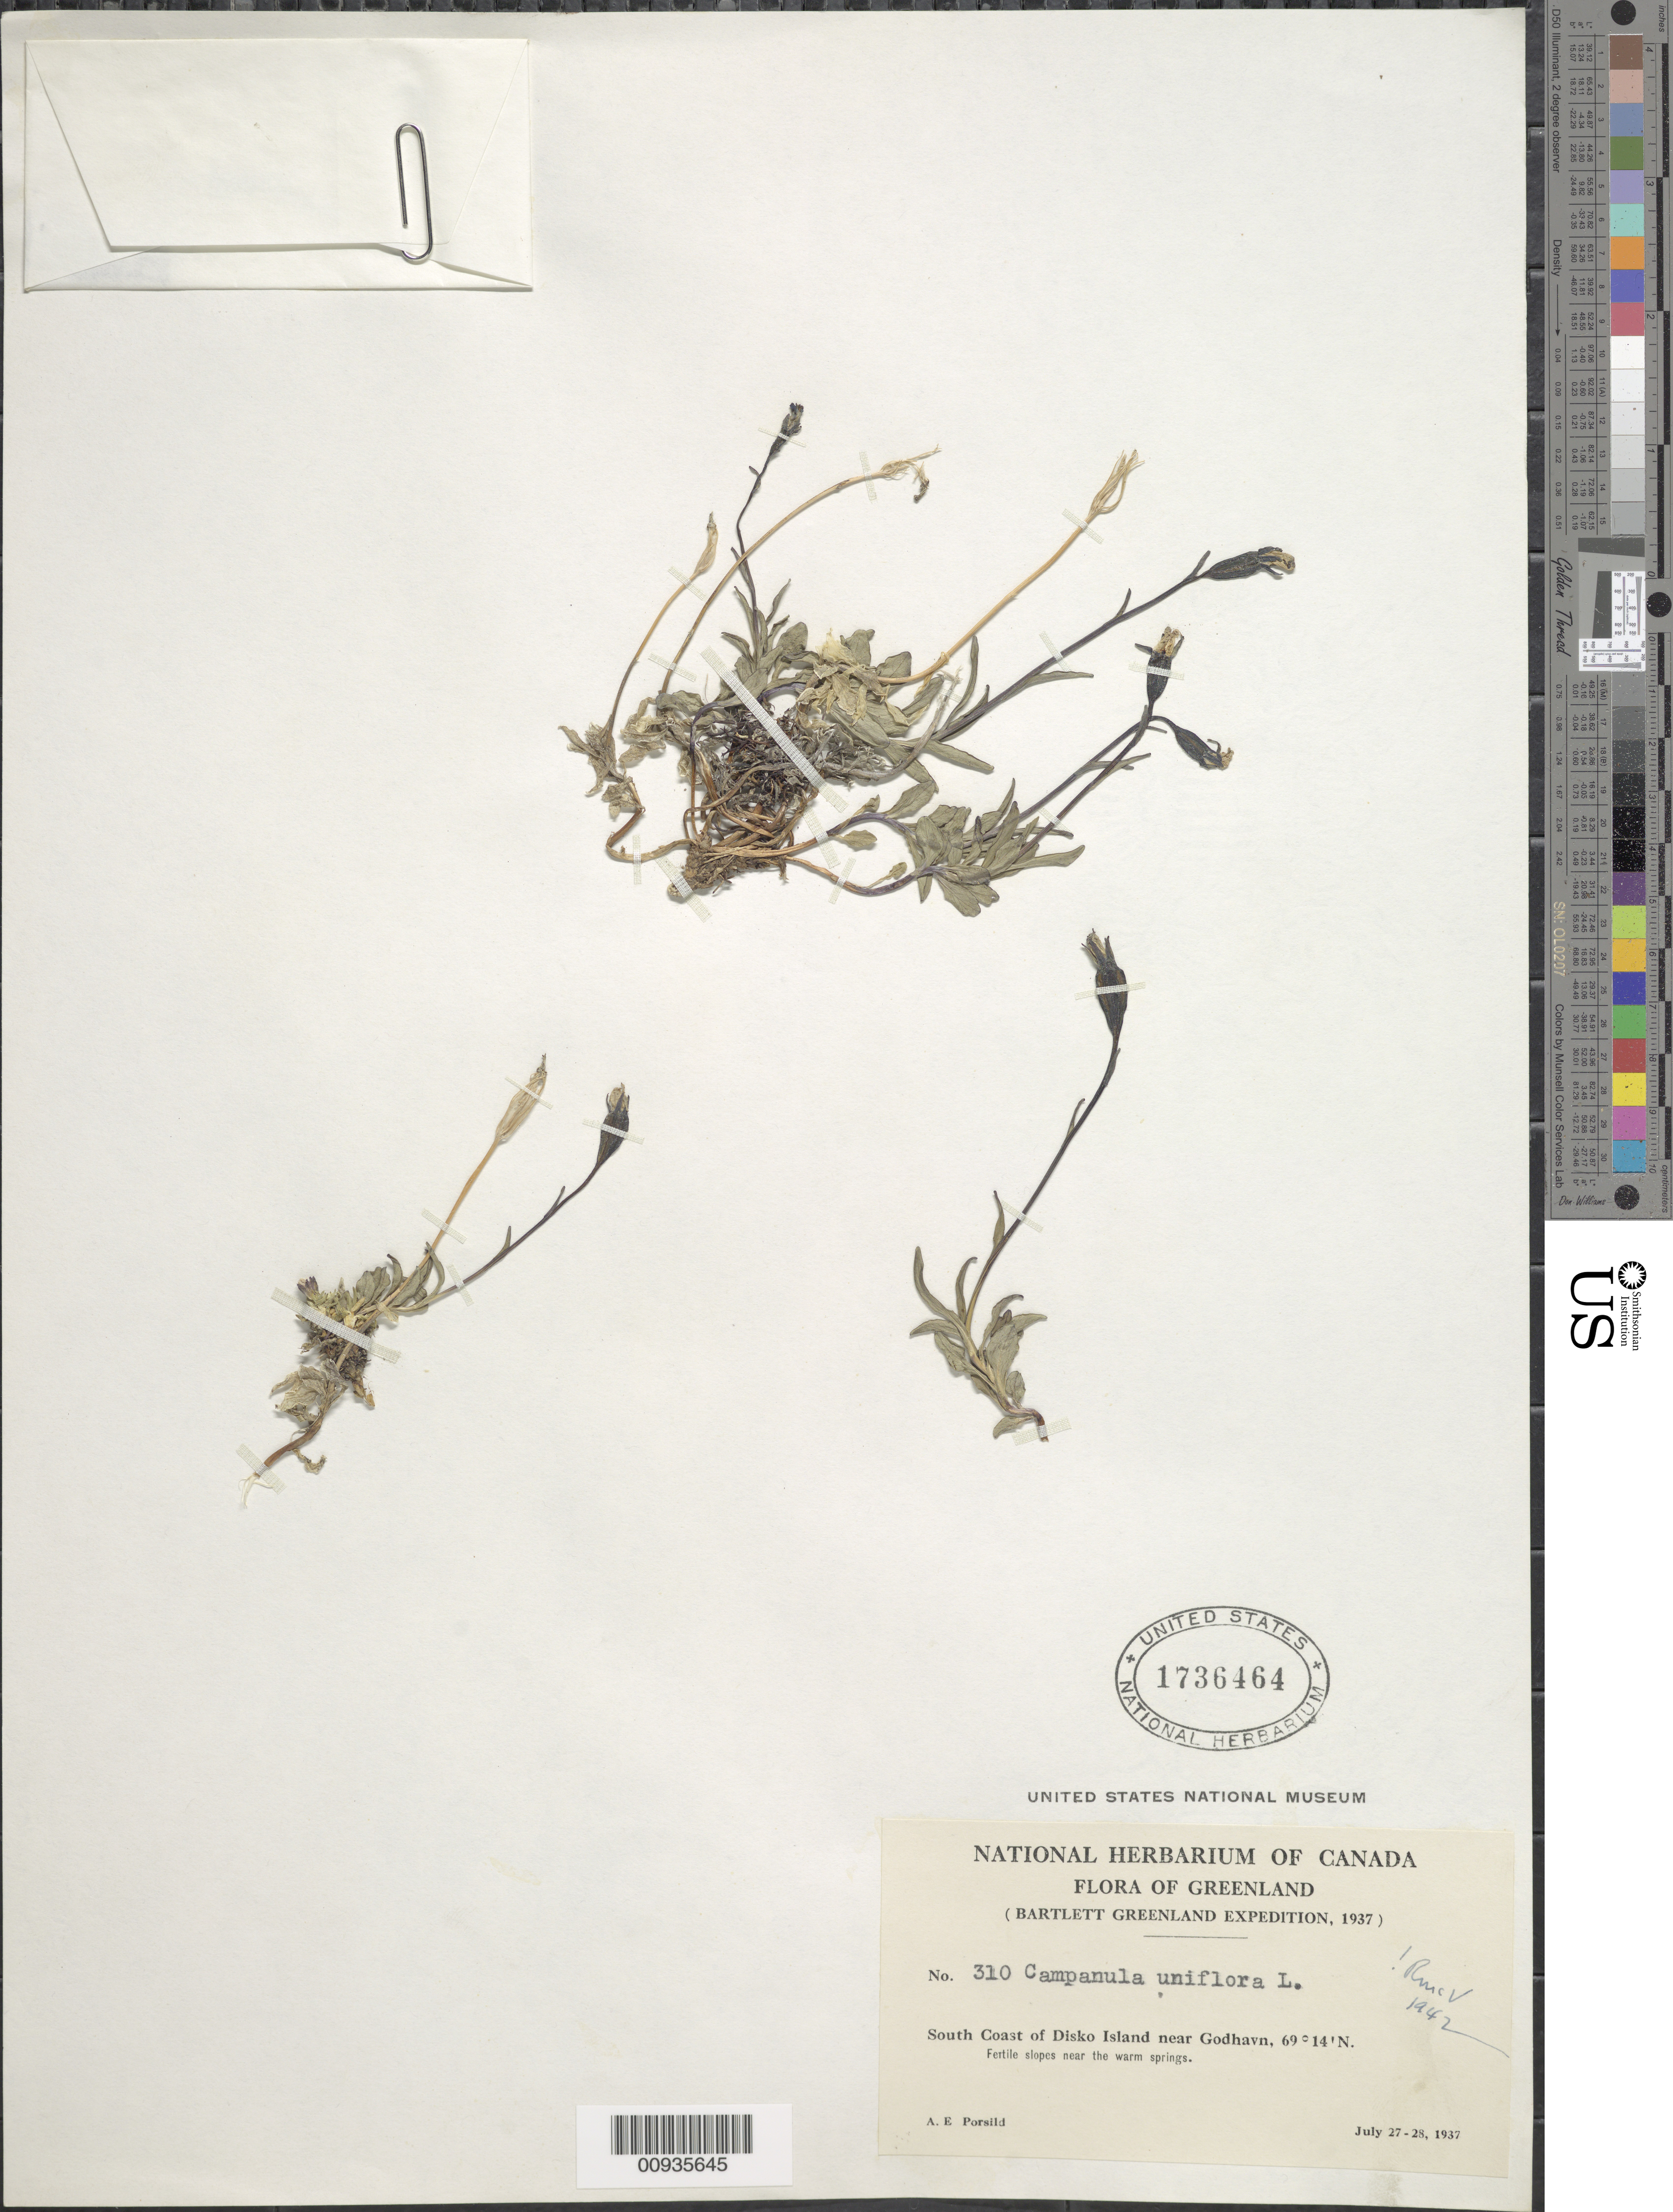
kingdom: Plantae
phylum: Tracheophyta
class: Magnoliopsida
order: Asterales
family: Campanulaceae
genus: Campanula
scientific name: Campanula uniflora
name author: L.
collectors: A. E. Porsild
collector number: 310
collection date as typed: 27 Jul 1937 to 28 Jul 1937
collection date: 1937-07-27/1937-07-28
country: Greenland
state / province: Vestgrønland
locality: South Coast of Disko Island near Godhaven (lat/long recorded as: lat=69:14:0:N long=:::)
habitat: fertile slopes near the warm springs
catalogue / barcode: US 1736464